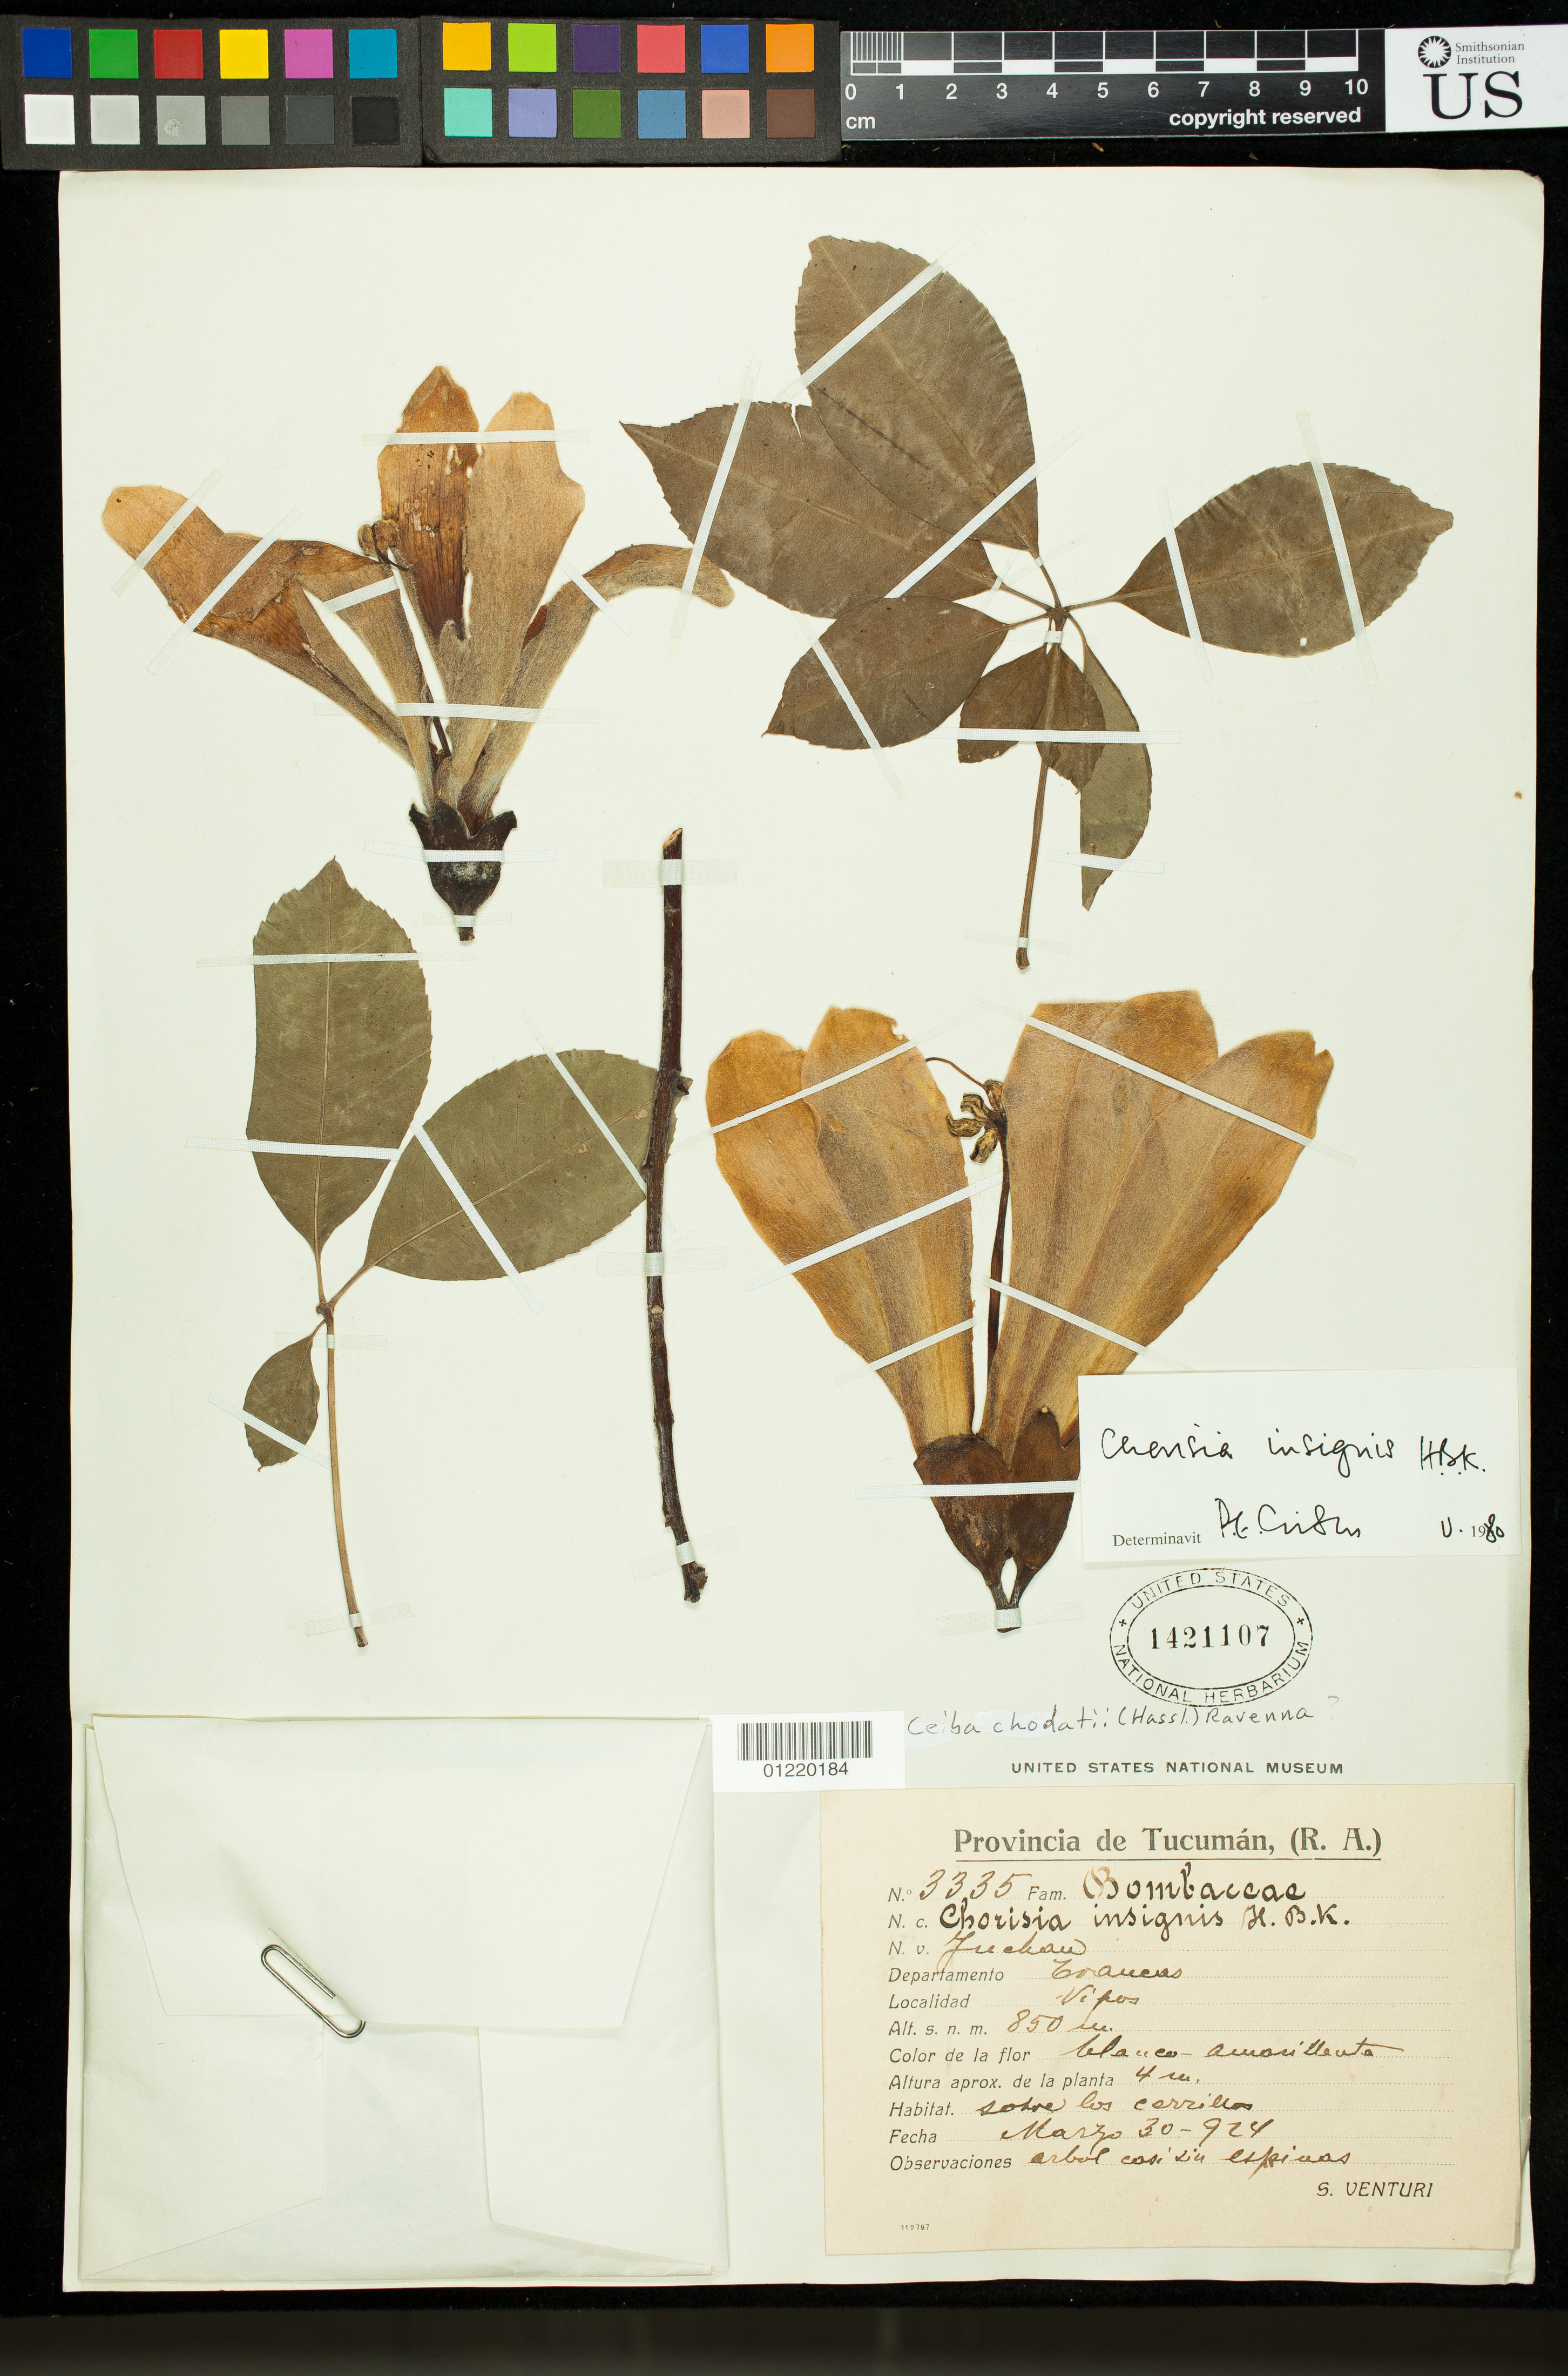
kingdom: Plantae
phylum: Tracheophyta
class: Magnoliopsida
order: Malvales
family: Malvaceae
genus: Ceiba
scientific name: Ceiba chodatii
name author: (Hassl.) Ravenna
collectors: S. Venturi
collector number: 3335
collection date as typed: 3/30/1924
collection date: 1924-03-30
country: Argentina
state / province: Tucumán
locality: Provincia Tucumán, Trancas, Vipos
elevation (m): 850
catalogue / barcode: US 1421107